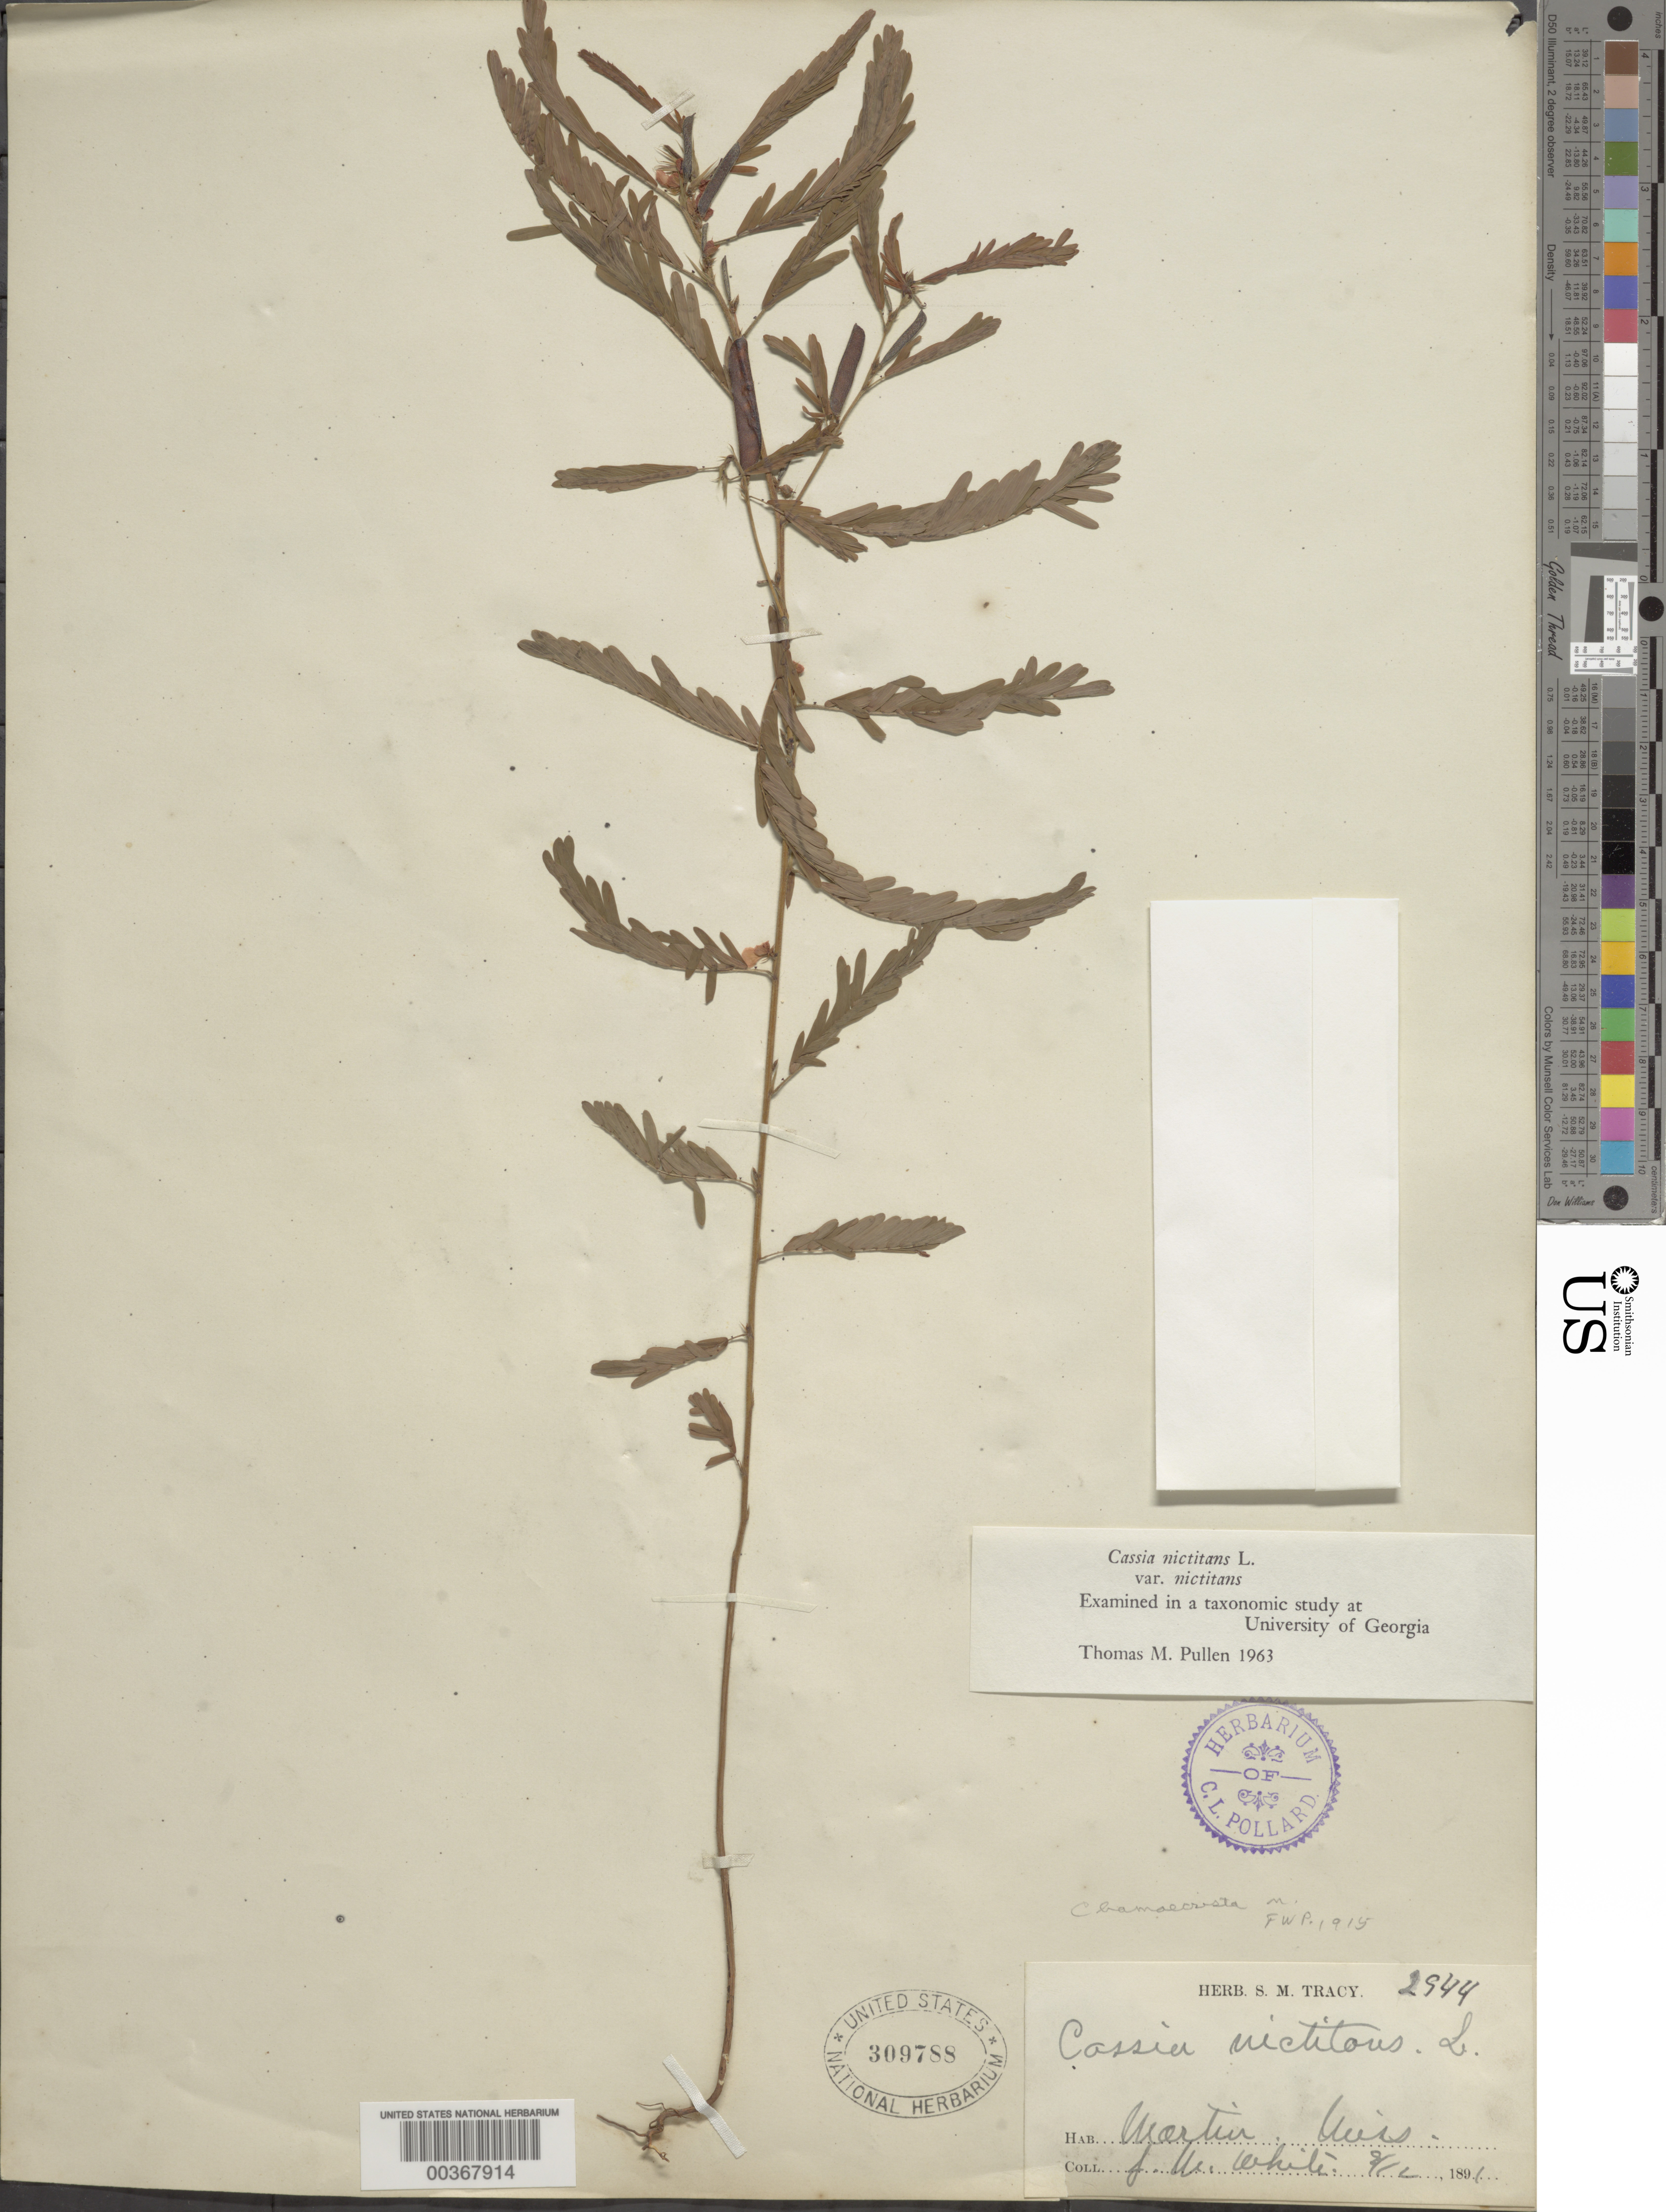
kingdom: Plantae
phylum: Tracheophyta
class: Magnoliopsida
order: Fabales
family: Fabaceae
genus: Chamaecrista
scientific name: Chamaecrista nictitans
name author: (L.) Moench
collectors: J. W. White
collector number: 2944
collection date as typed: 12 Aug 1891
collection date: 1891-08-12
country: United States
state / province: Mississippi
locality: Martin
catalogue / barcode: US 309788